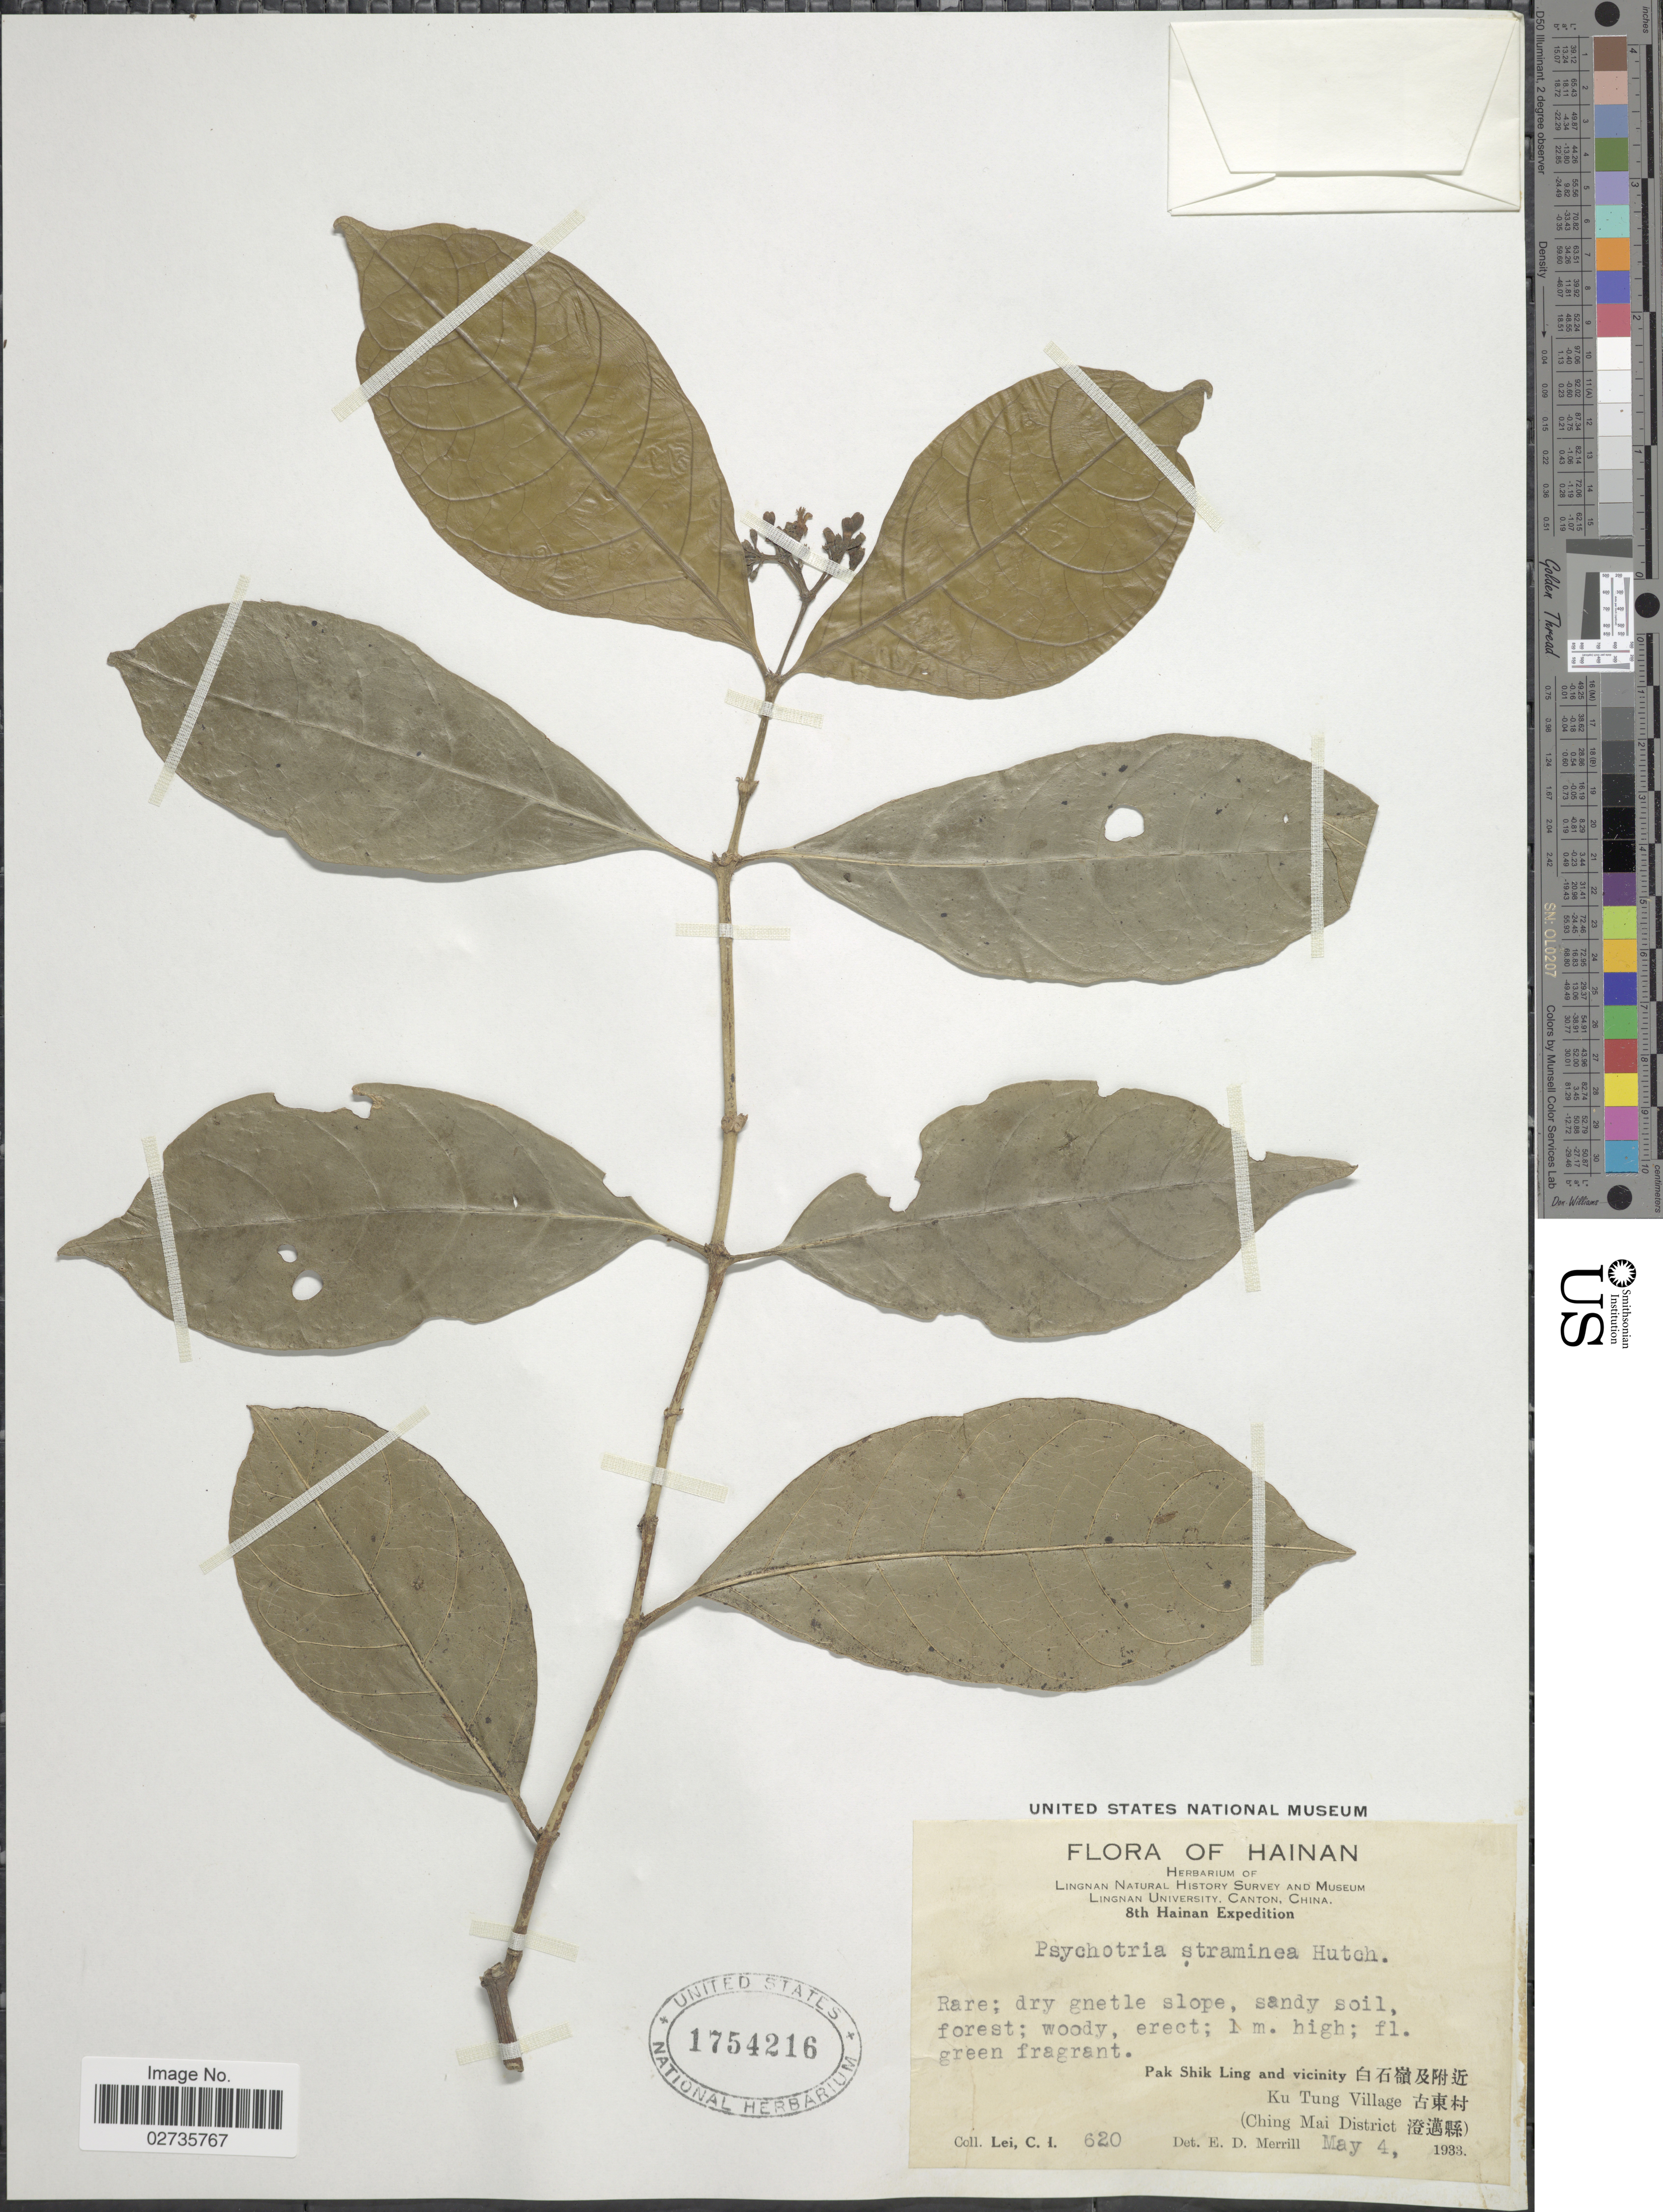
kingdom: Plantae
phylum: Tracheophyta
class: Magnoliopsida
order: Gentianales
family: Rubiaceae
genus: Psychotria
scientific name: Psychotria straminea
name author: Hutch.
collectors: C. I. Lei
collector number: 620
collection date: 1933-05-04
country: China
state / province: Hainan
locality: Pak Shik Ling and vicinity Ku Tung Village (Ching Mai District)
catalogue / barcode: US 1754216